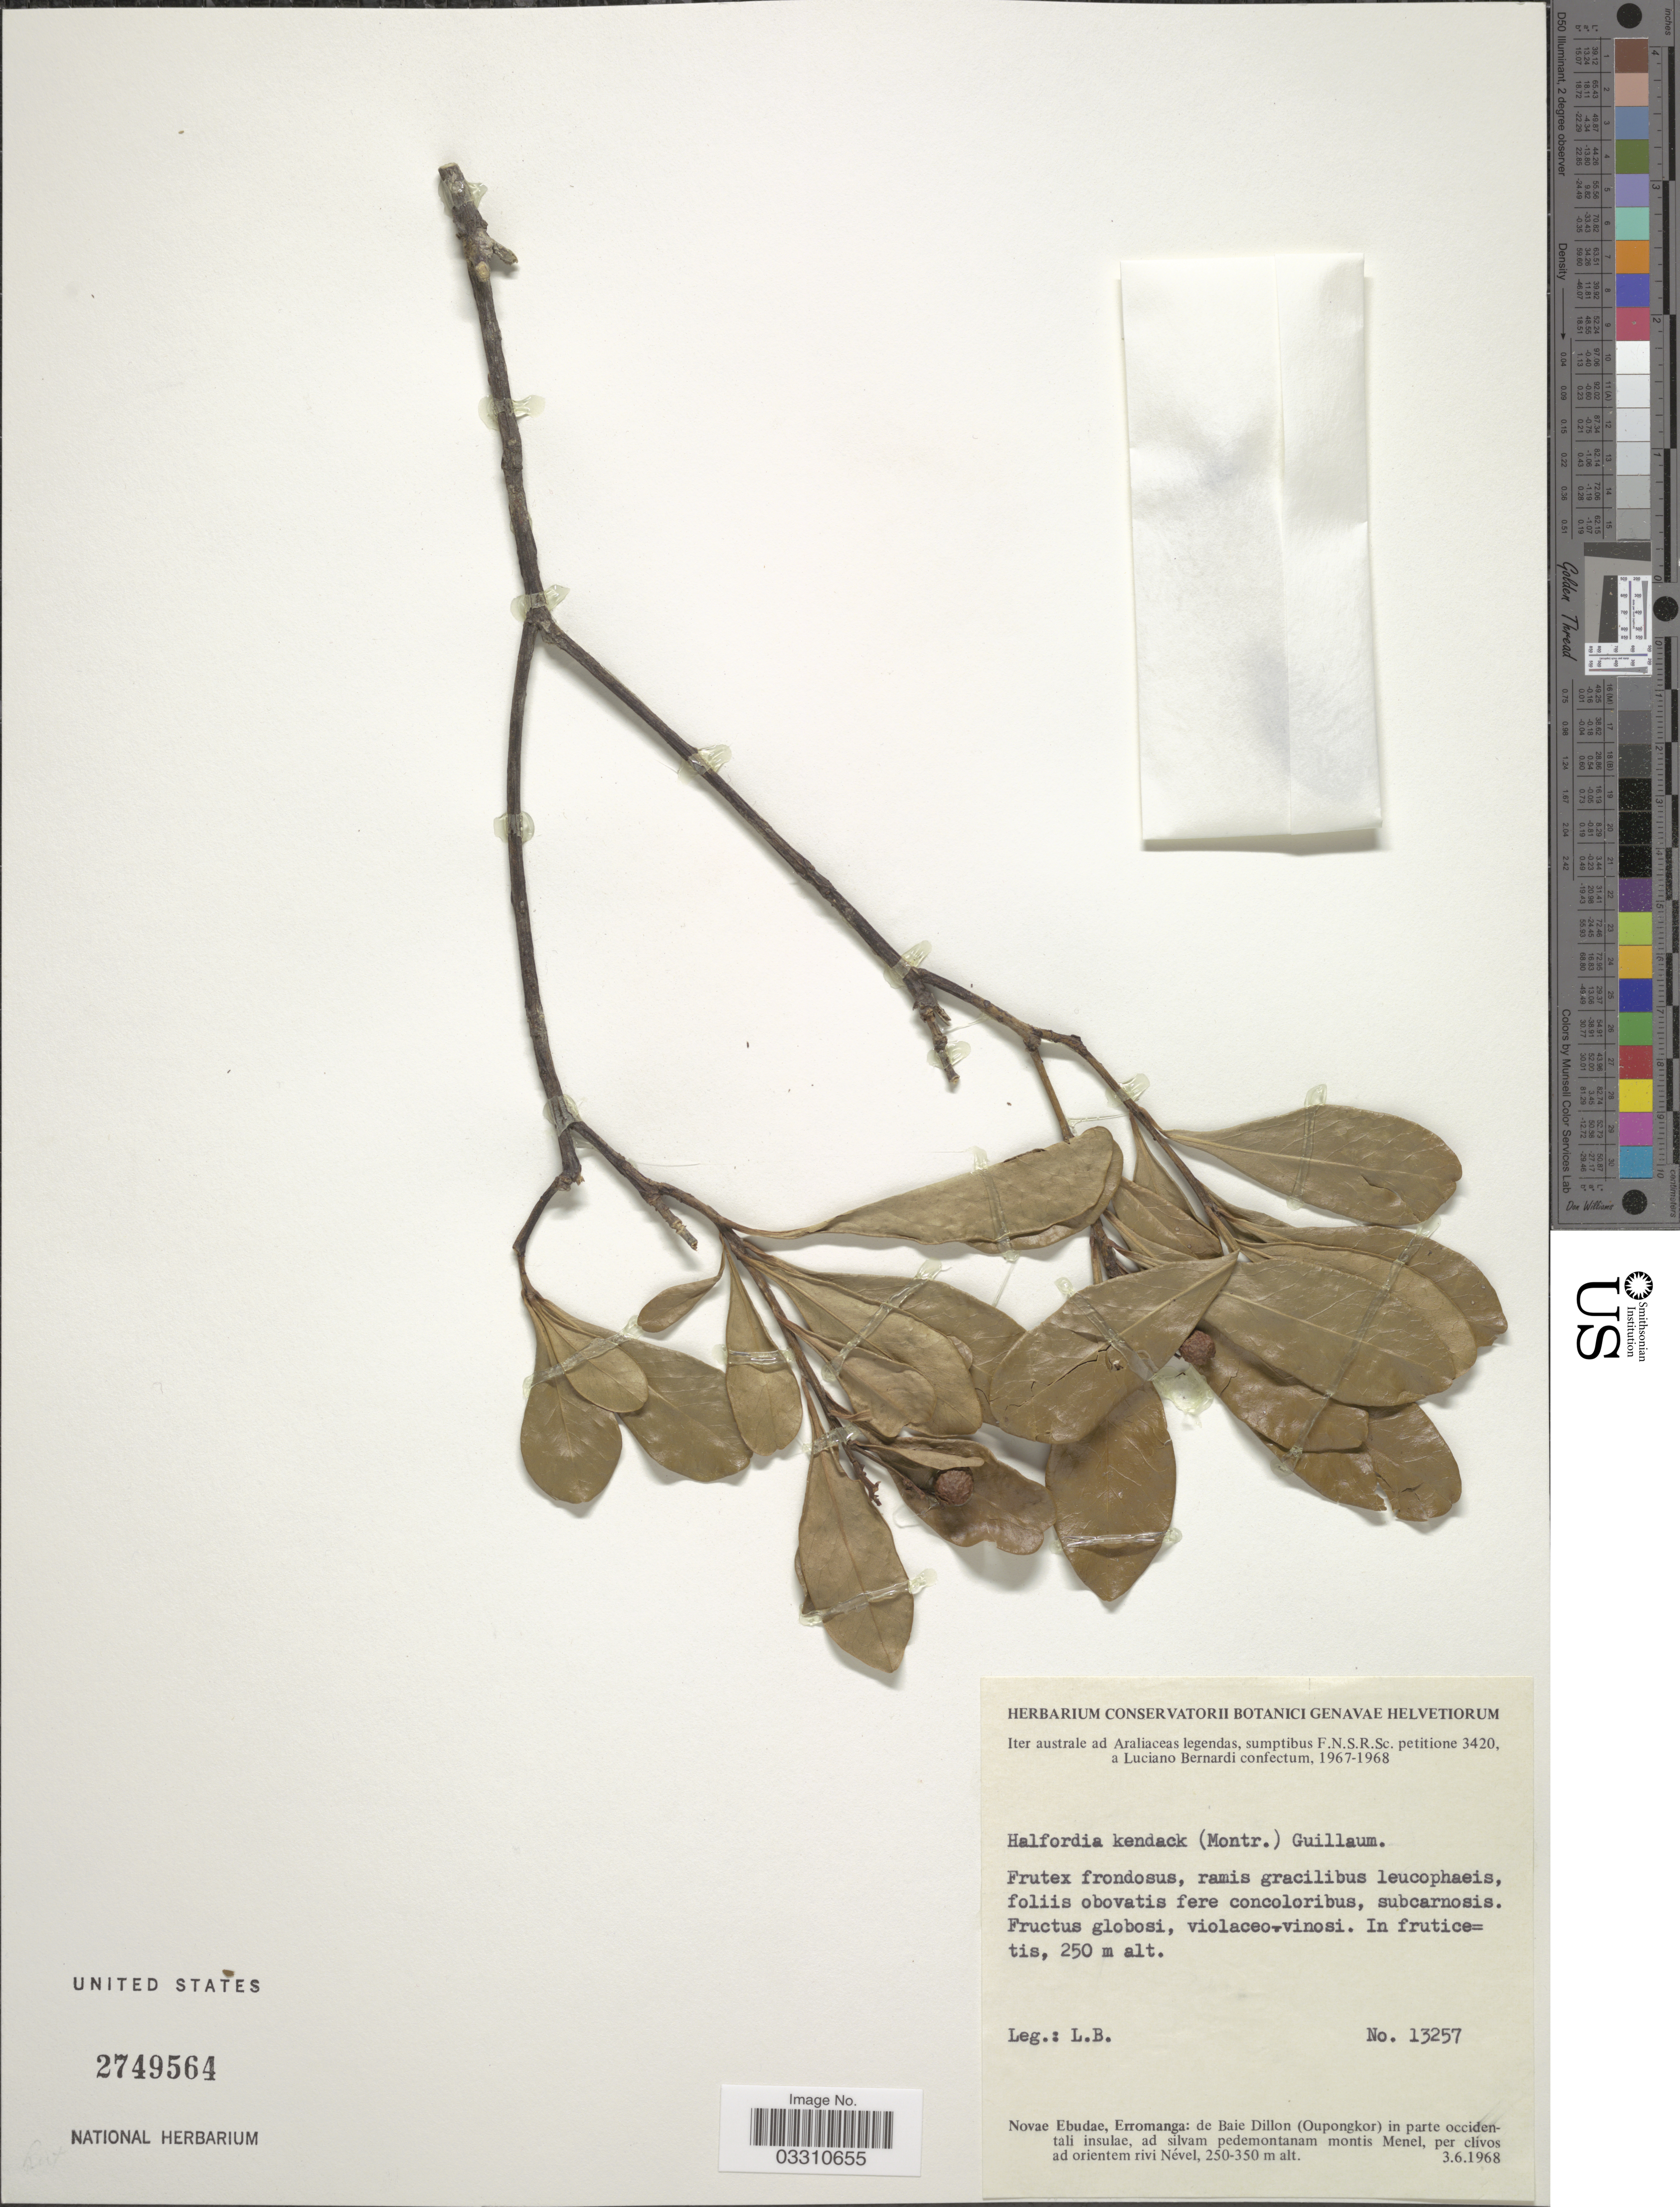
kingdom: Plantae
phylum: Tracheophyta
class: Magnoliopsida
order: Sapindales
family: Rutaceae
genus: Halfordia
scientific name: Halfordia kendack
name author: (Montrouz.) Guillaumin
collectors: L. Bernardi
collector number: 13257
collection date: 1968-06-03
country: Vanuatu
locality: Novae Ebudae, Erromanga: de Baie Dillon (oupongkor) in parte occidentali insulae, ad silvam pedemontanam montis Menel, per clivos ad orientem rivi Nevel.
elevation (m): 250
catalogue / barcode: US 2749564